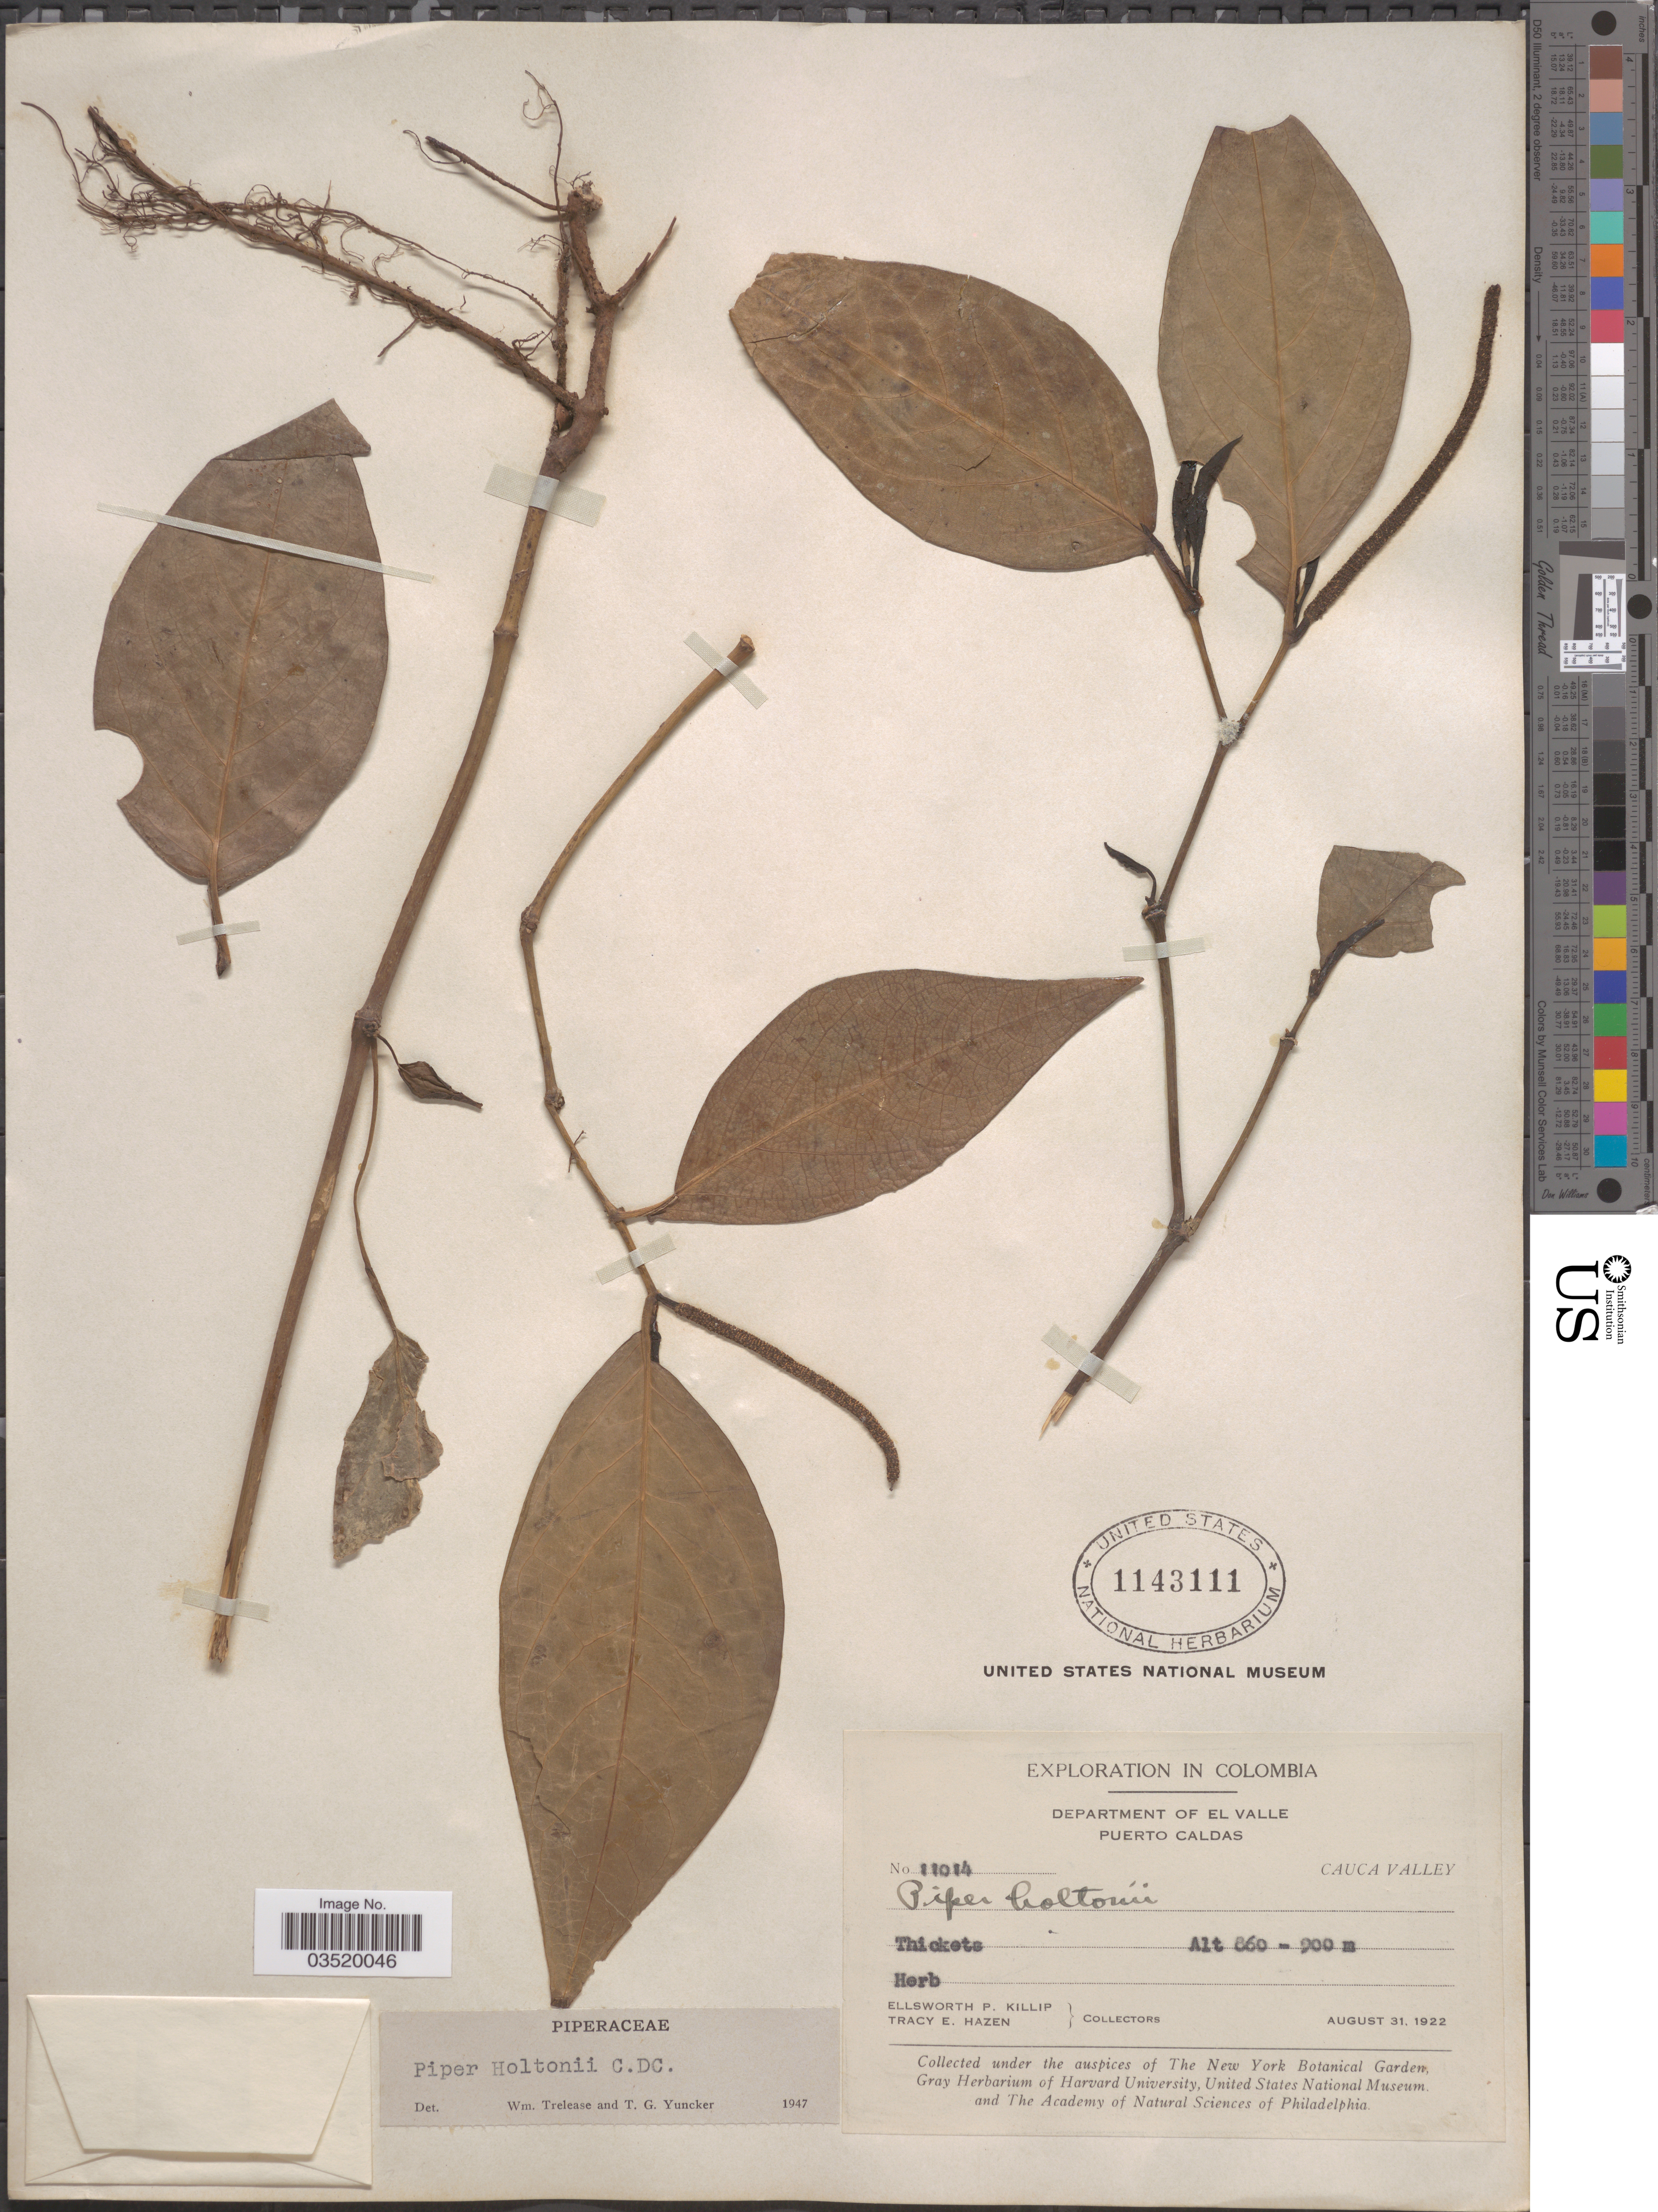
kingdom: Plantae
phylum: Tracheophyta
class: Magnoliopsida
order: Piperales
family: Piperaceae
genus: Piper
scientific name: Piper holtonii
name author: Trel.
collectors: E. P. Killip & T. E. Hazen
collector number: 11014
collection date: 1922-08-31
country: Colombia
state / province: Valle del Cauca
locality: Department of El Valle. Puerto Caldas. Cauca Valley.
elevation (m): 860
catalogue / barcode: US 1143111